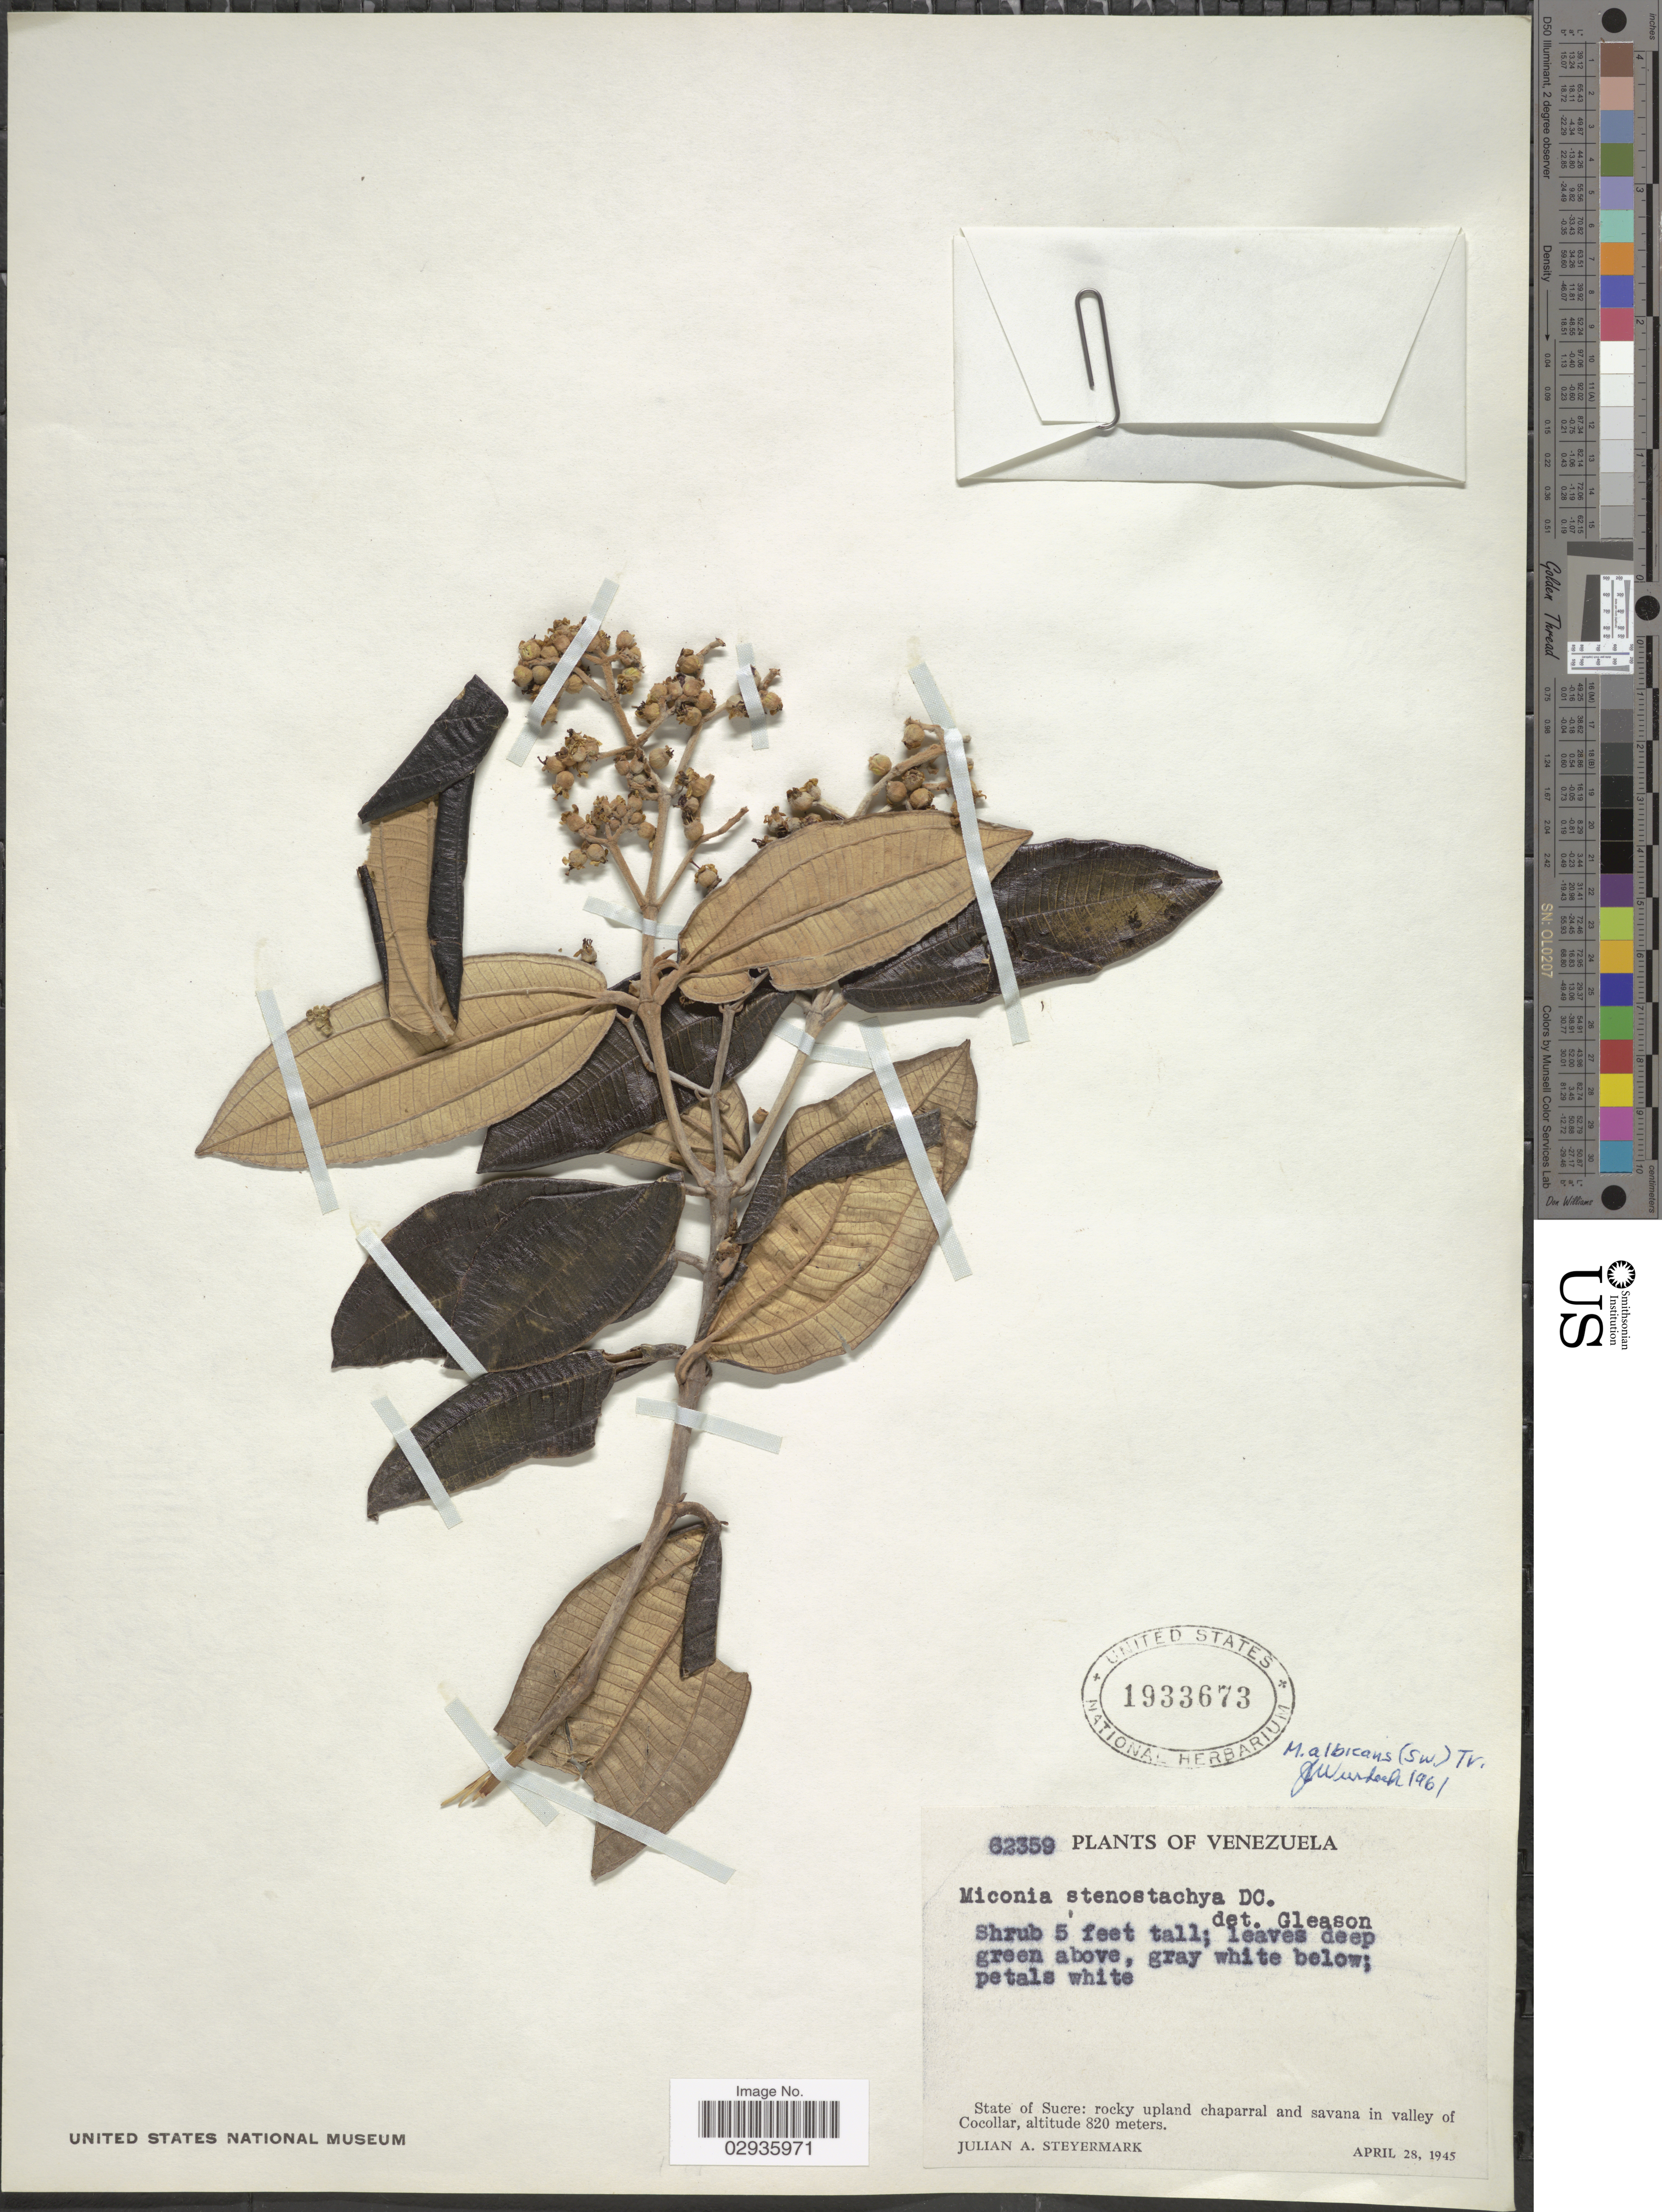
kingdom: Plantae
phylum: Tracheophyta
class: Magnoliopsida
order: Myrtales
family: Melastomataceae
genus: Miconia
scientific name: Miconia albicans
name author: (Sw.) Steud.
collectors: J. Steyermark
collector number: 62359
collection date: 1945-04-28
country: Venezuela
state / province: Sucre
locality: Rocky upland chaparral and savana in valley of Cocollar.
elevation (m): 820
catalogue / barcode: US 1933673